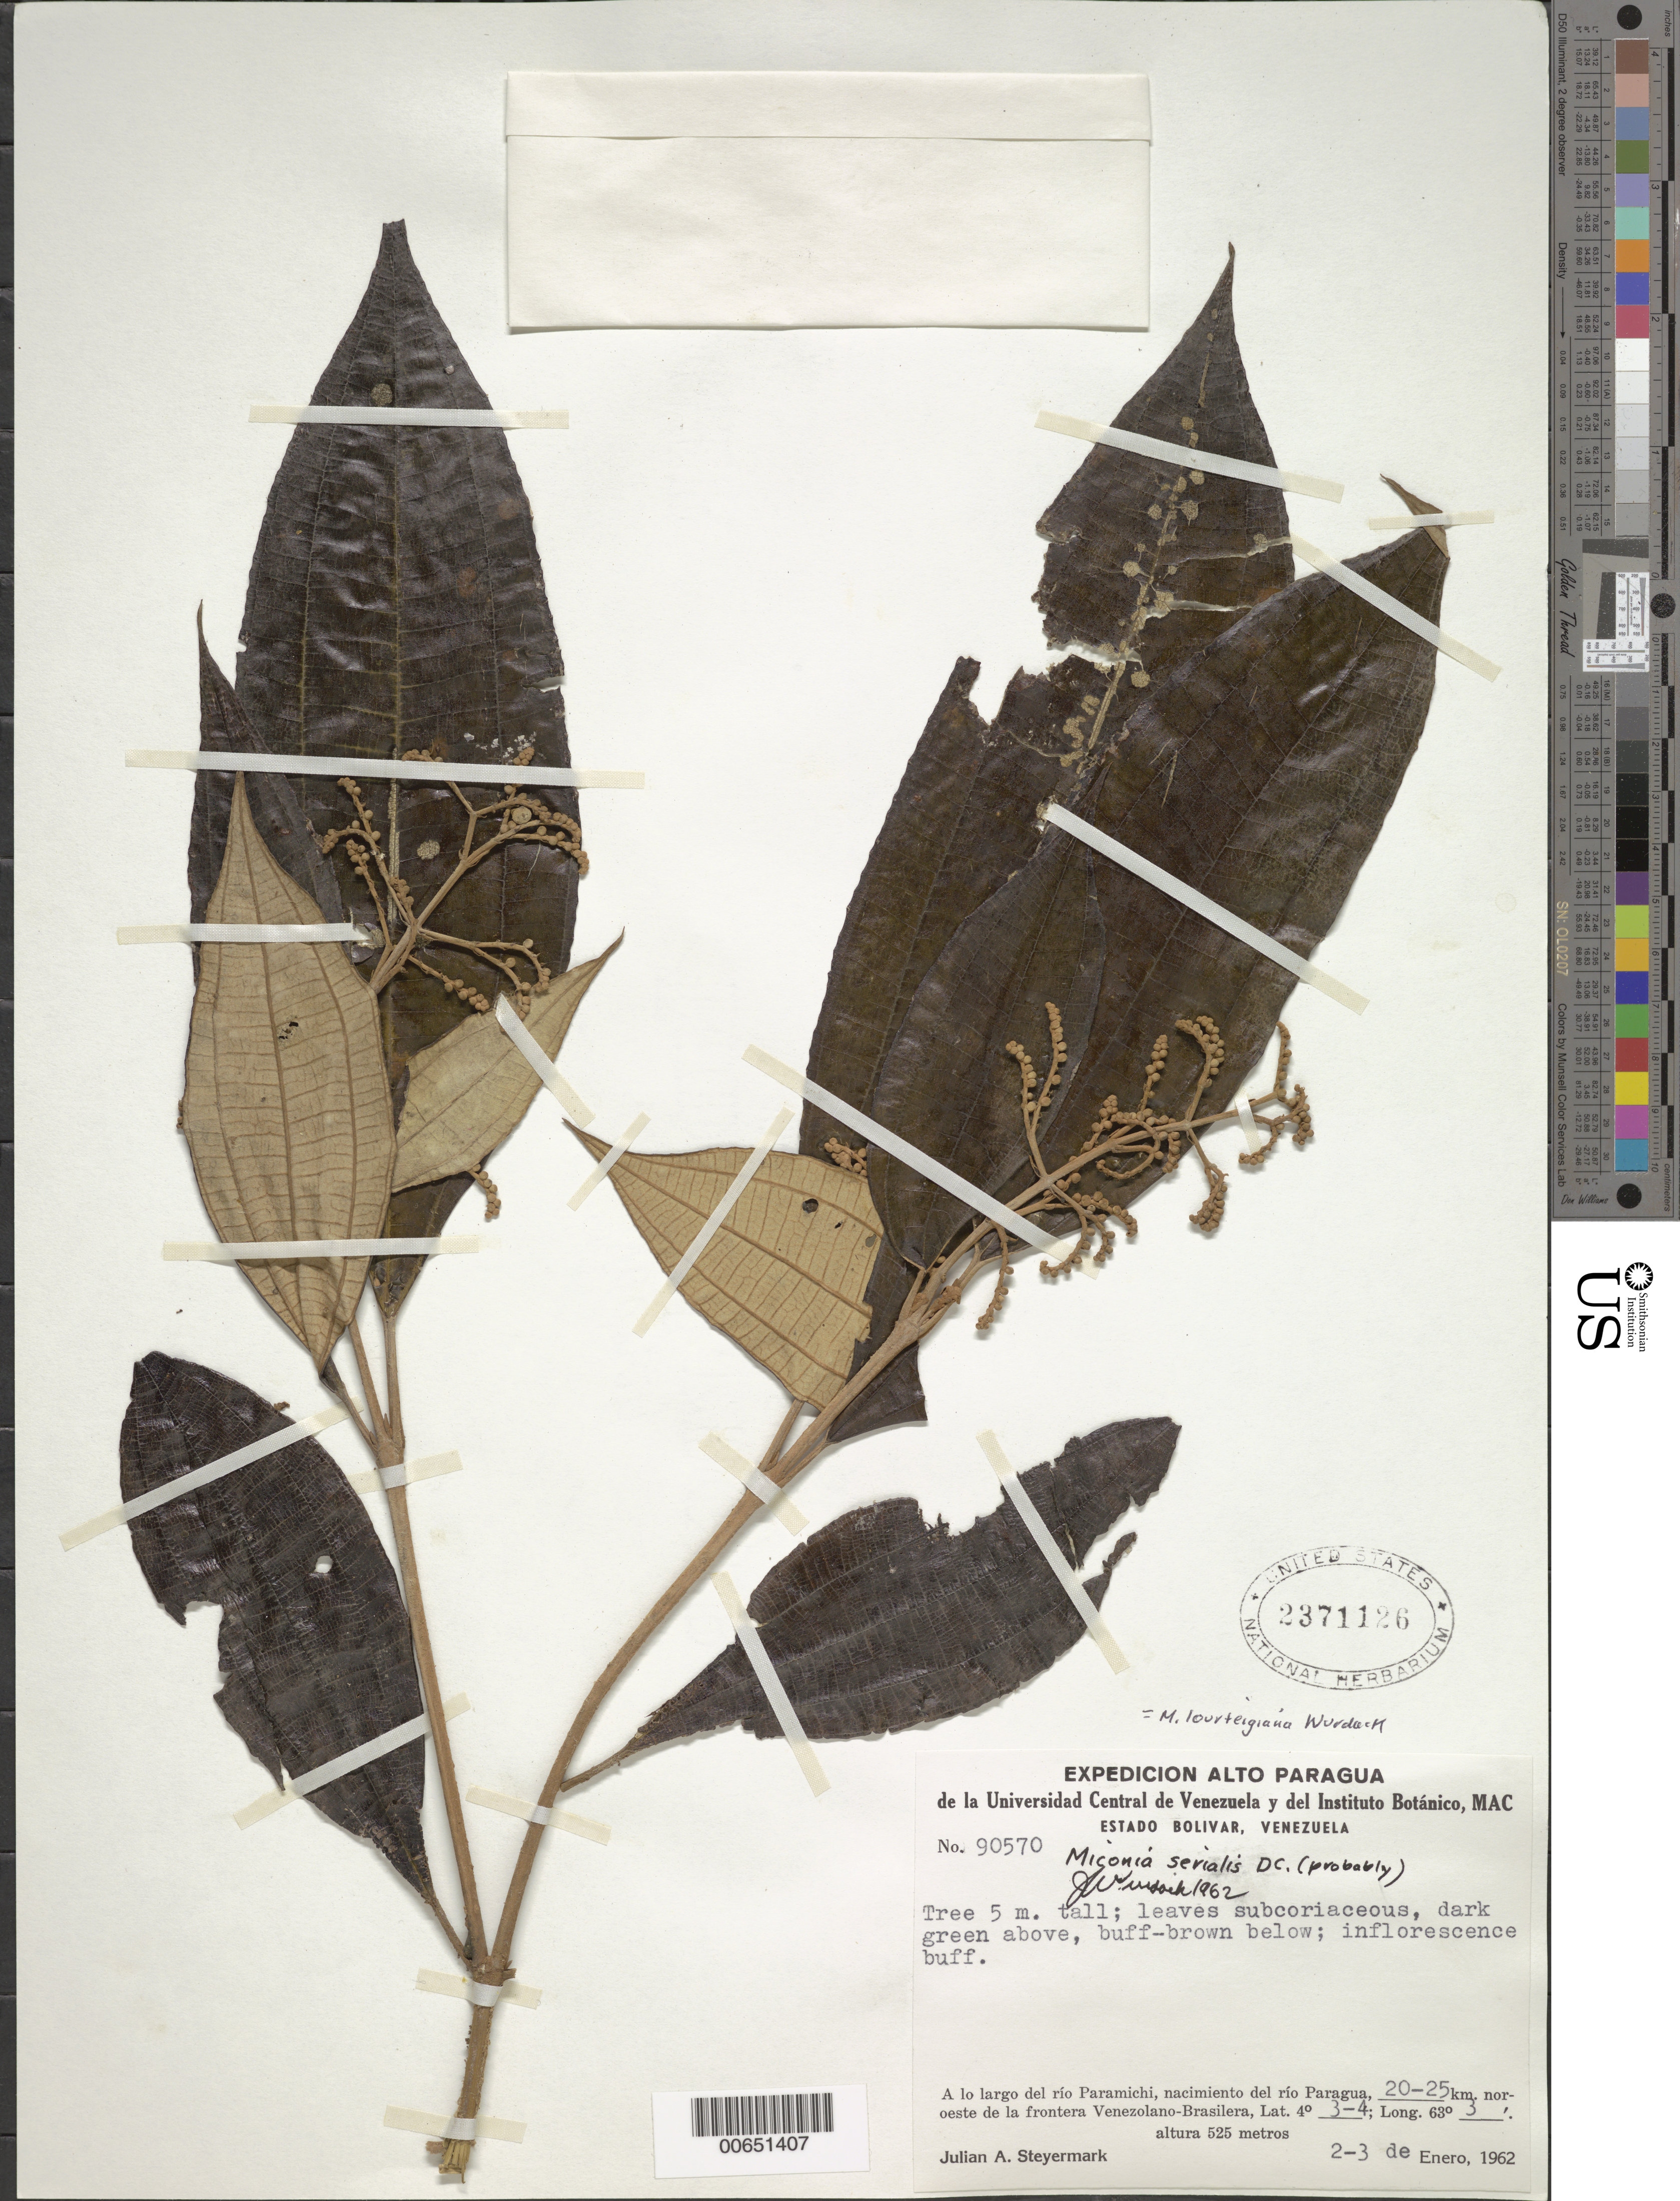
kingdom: Plantae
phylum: Tracheophyta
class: Magnoliopsida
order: Myrtales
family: Melastomataceae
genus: Miconia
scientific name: Miconia lourteigiana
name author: Wurdack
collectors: J. Steyermark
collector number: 90570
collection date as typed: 2-Jan-62 to 3-Jan-62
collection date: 1962-01-02/1962-01-03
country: Venezuela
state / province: Bolívar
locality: Río Paramichi, nacimient del Río Paragua, 20-25km NO de la frontera Venez-Brasil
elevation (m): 525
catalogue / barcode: US 2371126